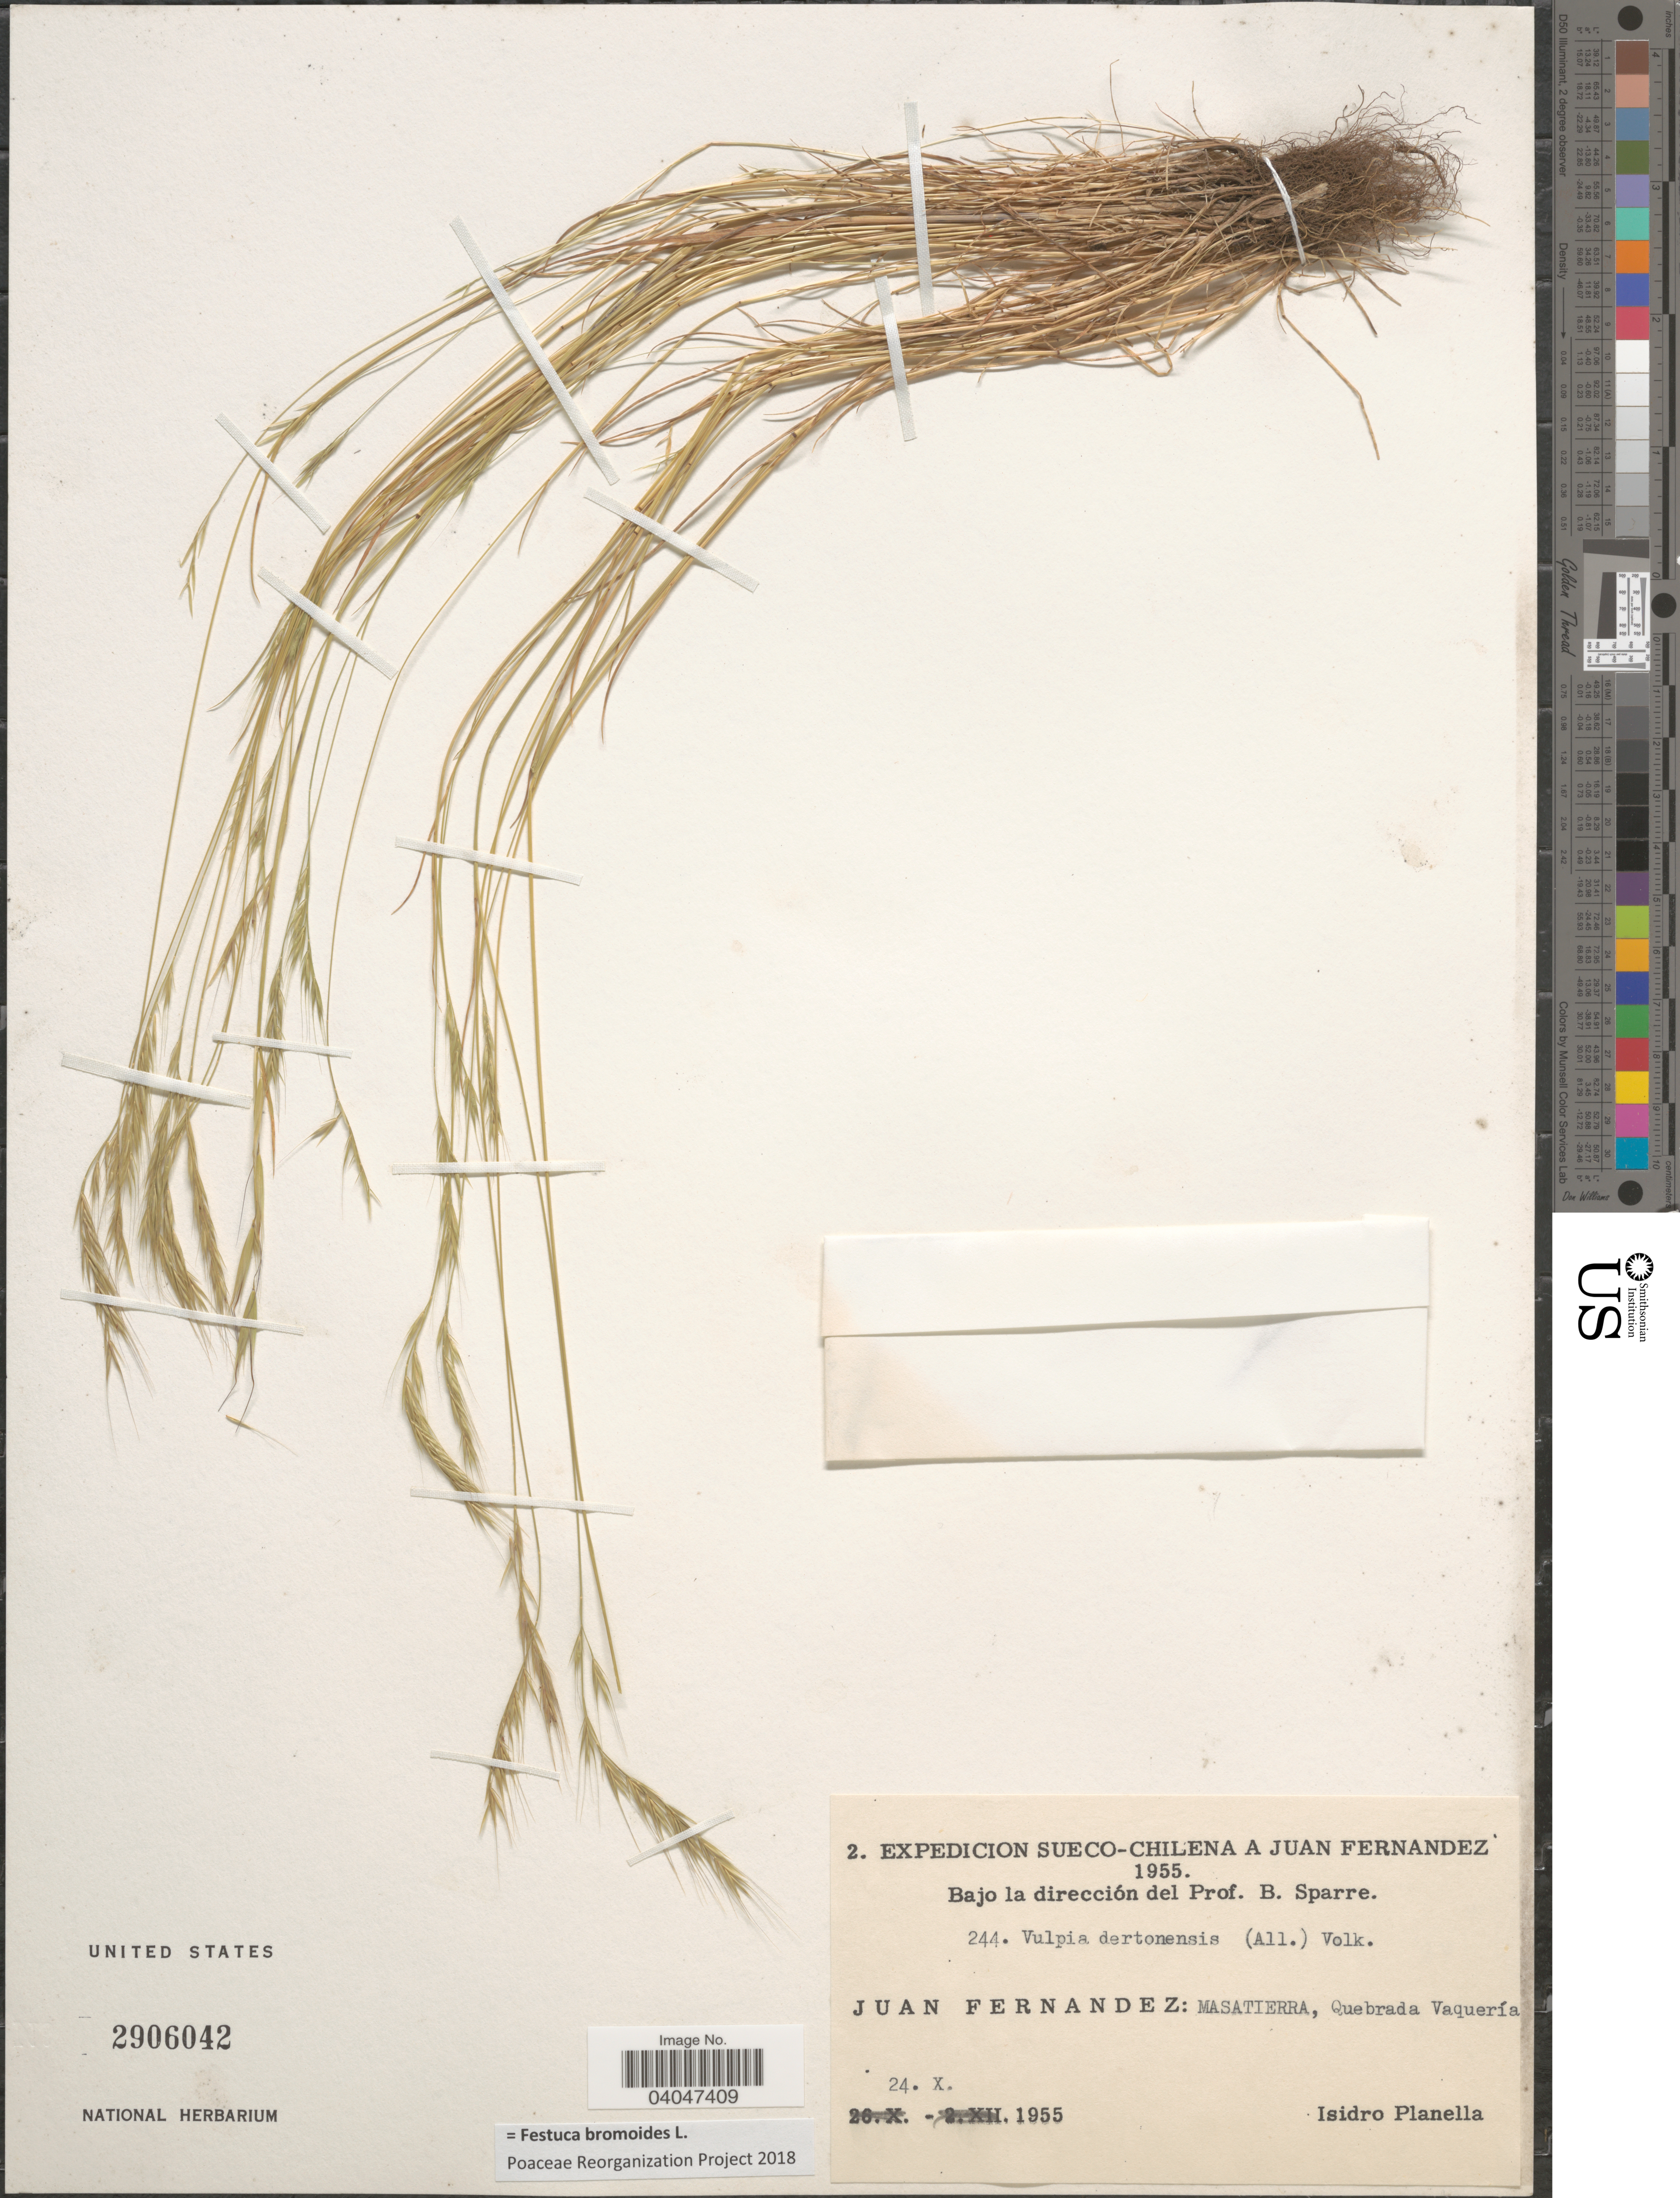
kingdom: Plantae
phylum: Tracheophyta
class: Liliopsida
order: Poales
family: Poaceae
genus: Festuca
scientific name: Festuca bromoides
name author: L.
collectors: I. Planella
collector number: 244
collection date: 1955-10-24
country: Chile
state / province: Valparaíso (V)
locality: Juan Fernandez: Masatierra, Quebrada Vaquería.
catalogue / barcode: US 2906042